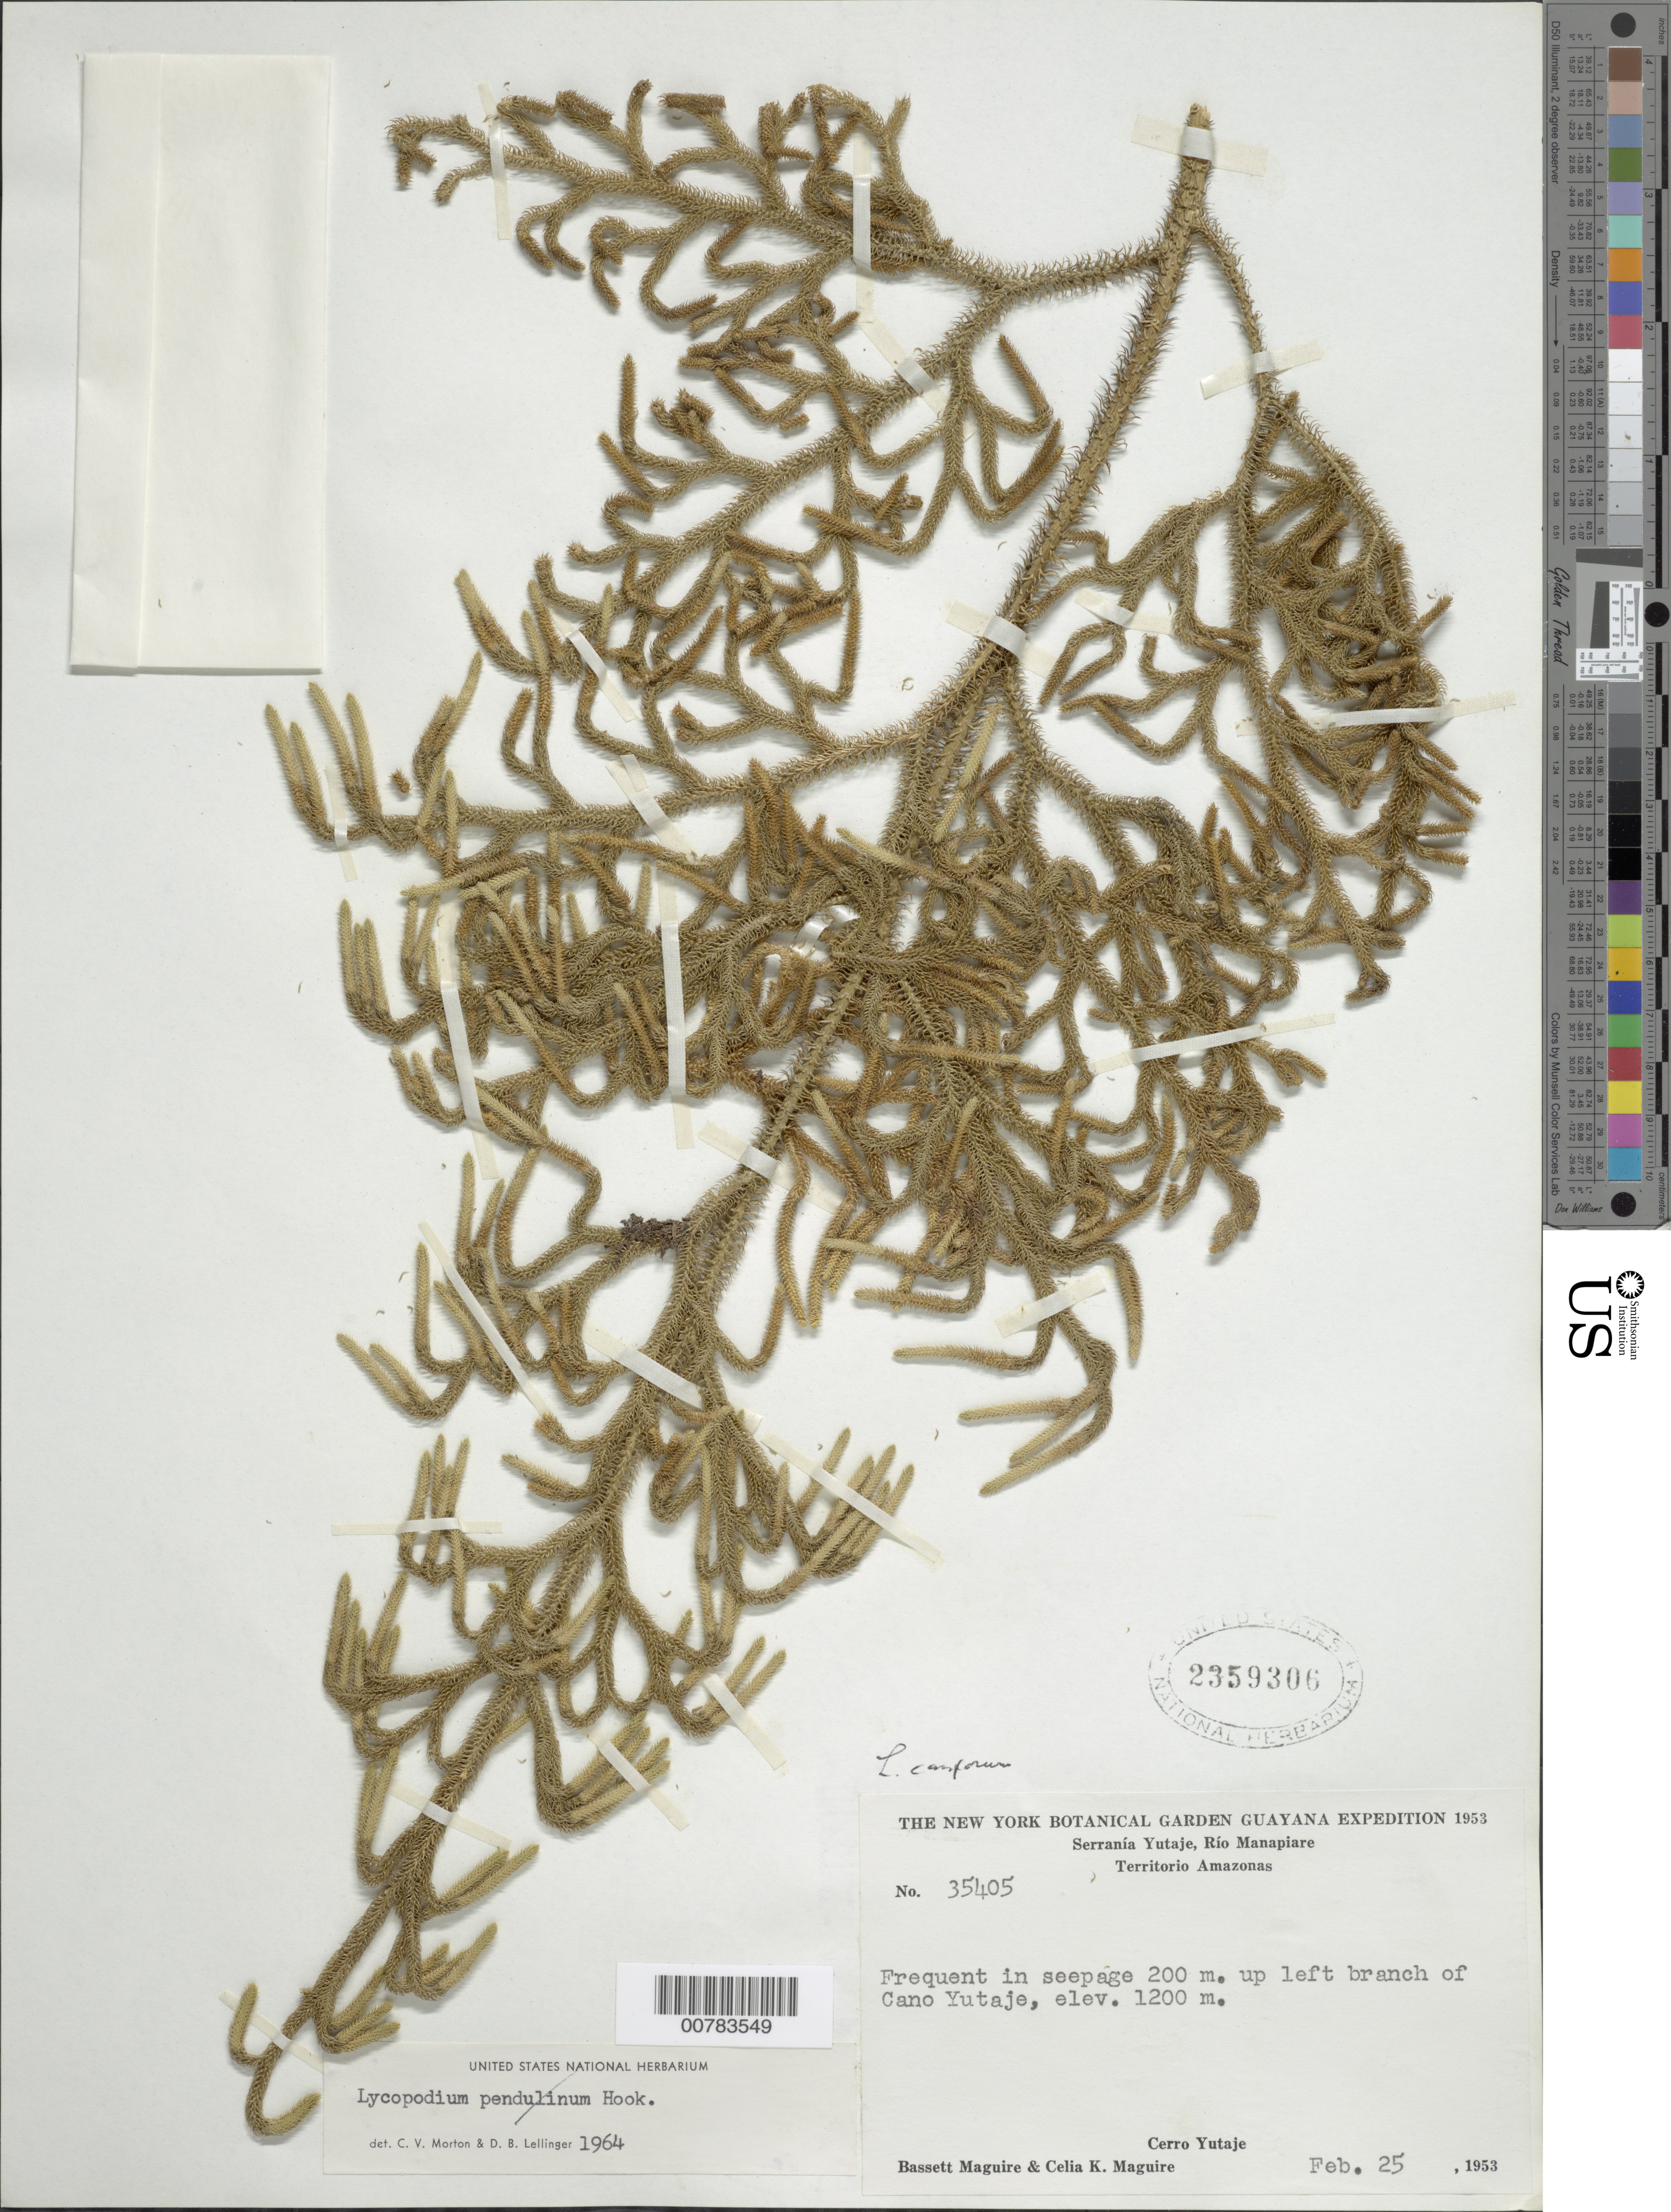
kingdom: Plantae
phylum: Tracheophyta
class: Lycopodiopsida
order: Lycopodiales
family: Lycopodiaceae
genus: Palhinhaea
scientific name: Palhinhaea camporum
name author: (B. Øllg. & P.G. Windisch) Holub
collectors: B. Maguire & C. K. Maguire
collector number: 35405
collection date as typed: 25-Feb-53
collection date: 1953-02-25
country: Venezuela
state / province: Amazonas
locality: Serranía Yutajé, Río Manapiare, Cerro Yutajé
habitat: In seepage 200m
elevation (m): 1200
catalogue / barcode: US 2359306